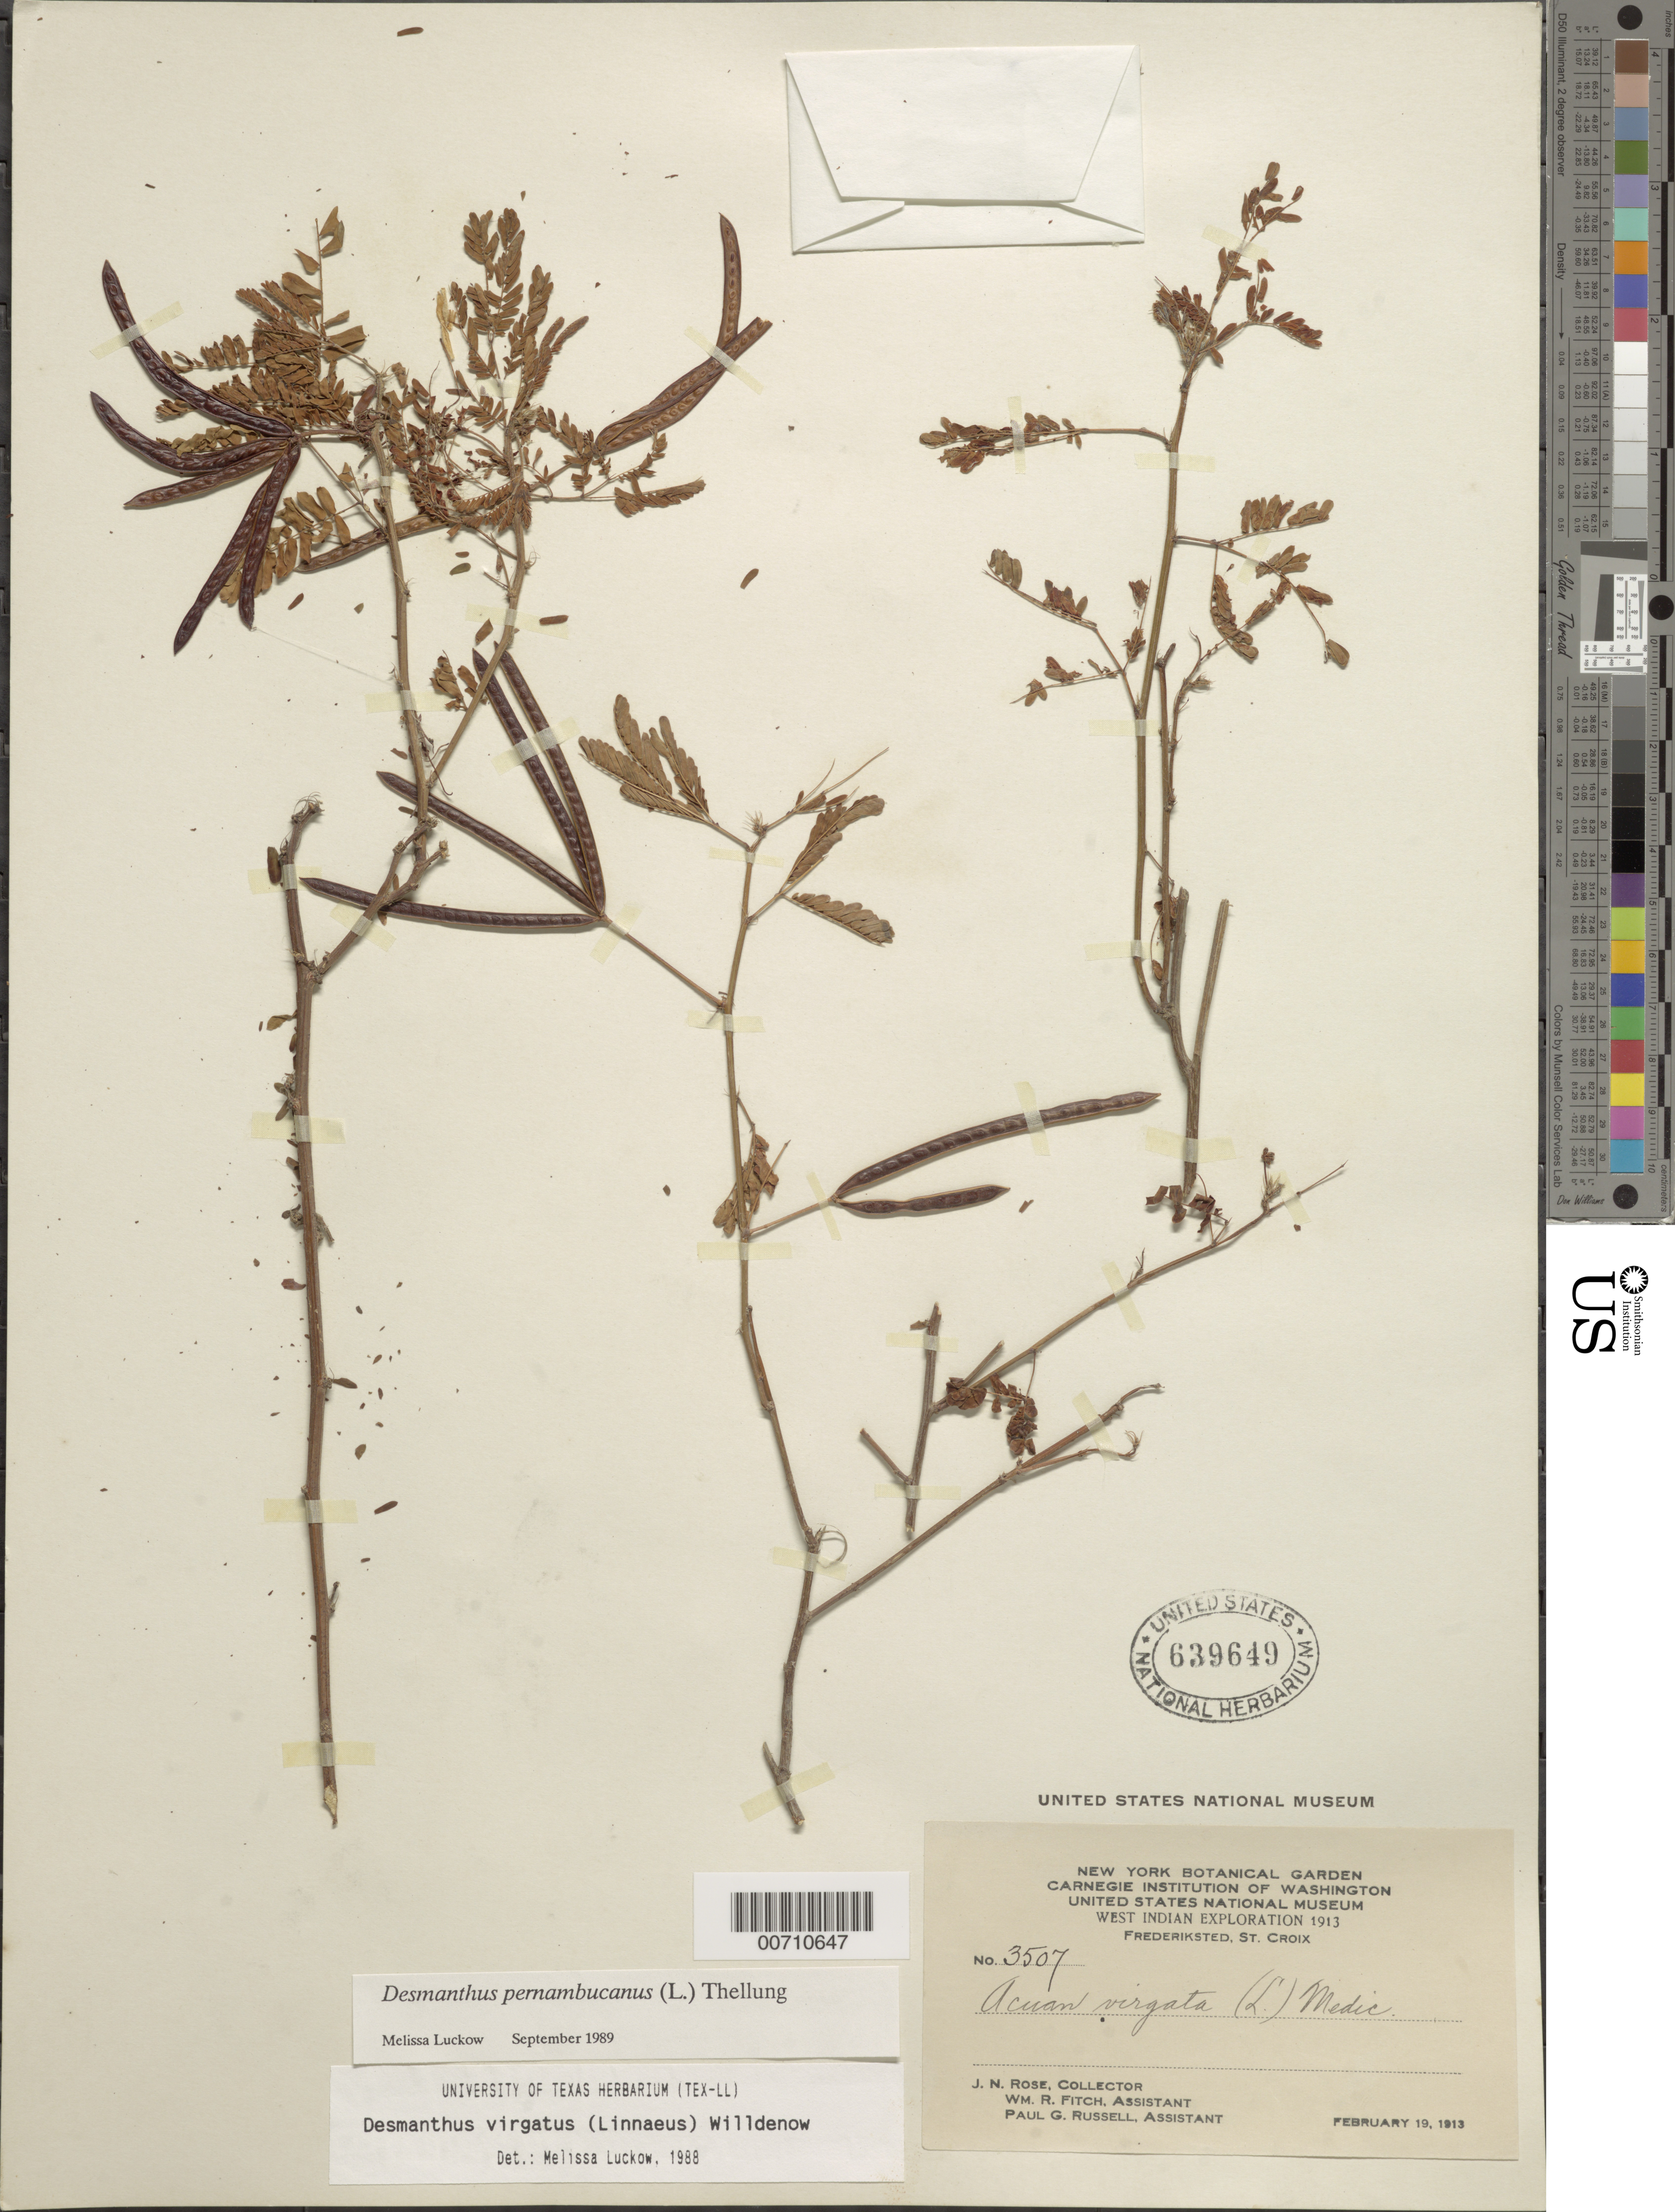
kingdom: Plantae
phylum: Tracheophyta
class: Magnoliopsida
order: Fabales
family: Fabaceae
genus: Desmanthus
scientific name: Desmanthus pernambucanus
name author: (L.) Thell.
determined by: Luckow, M. A.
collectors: J. N. Rose, W. R. Fitch & P. G. Russell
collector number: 3507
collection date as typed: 19 Feb 1913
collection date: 1913-02-19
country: U.S. Virgin Islands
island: St. Croix Island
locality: Frederiksted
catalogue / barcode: US 639649